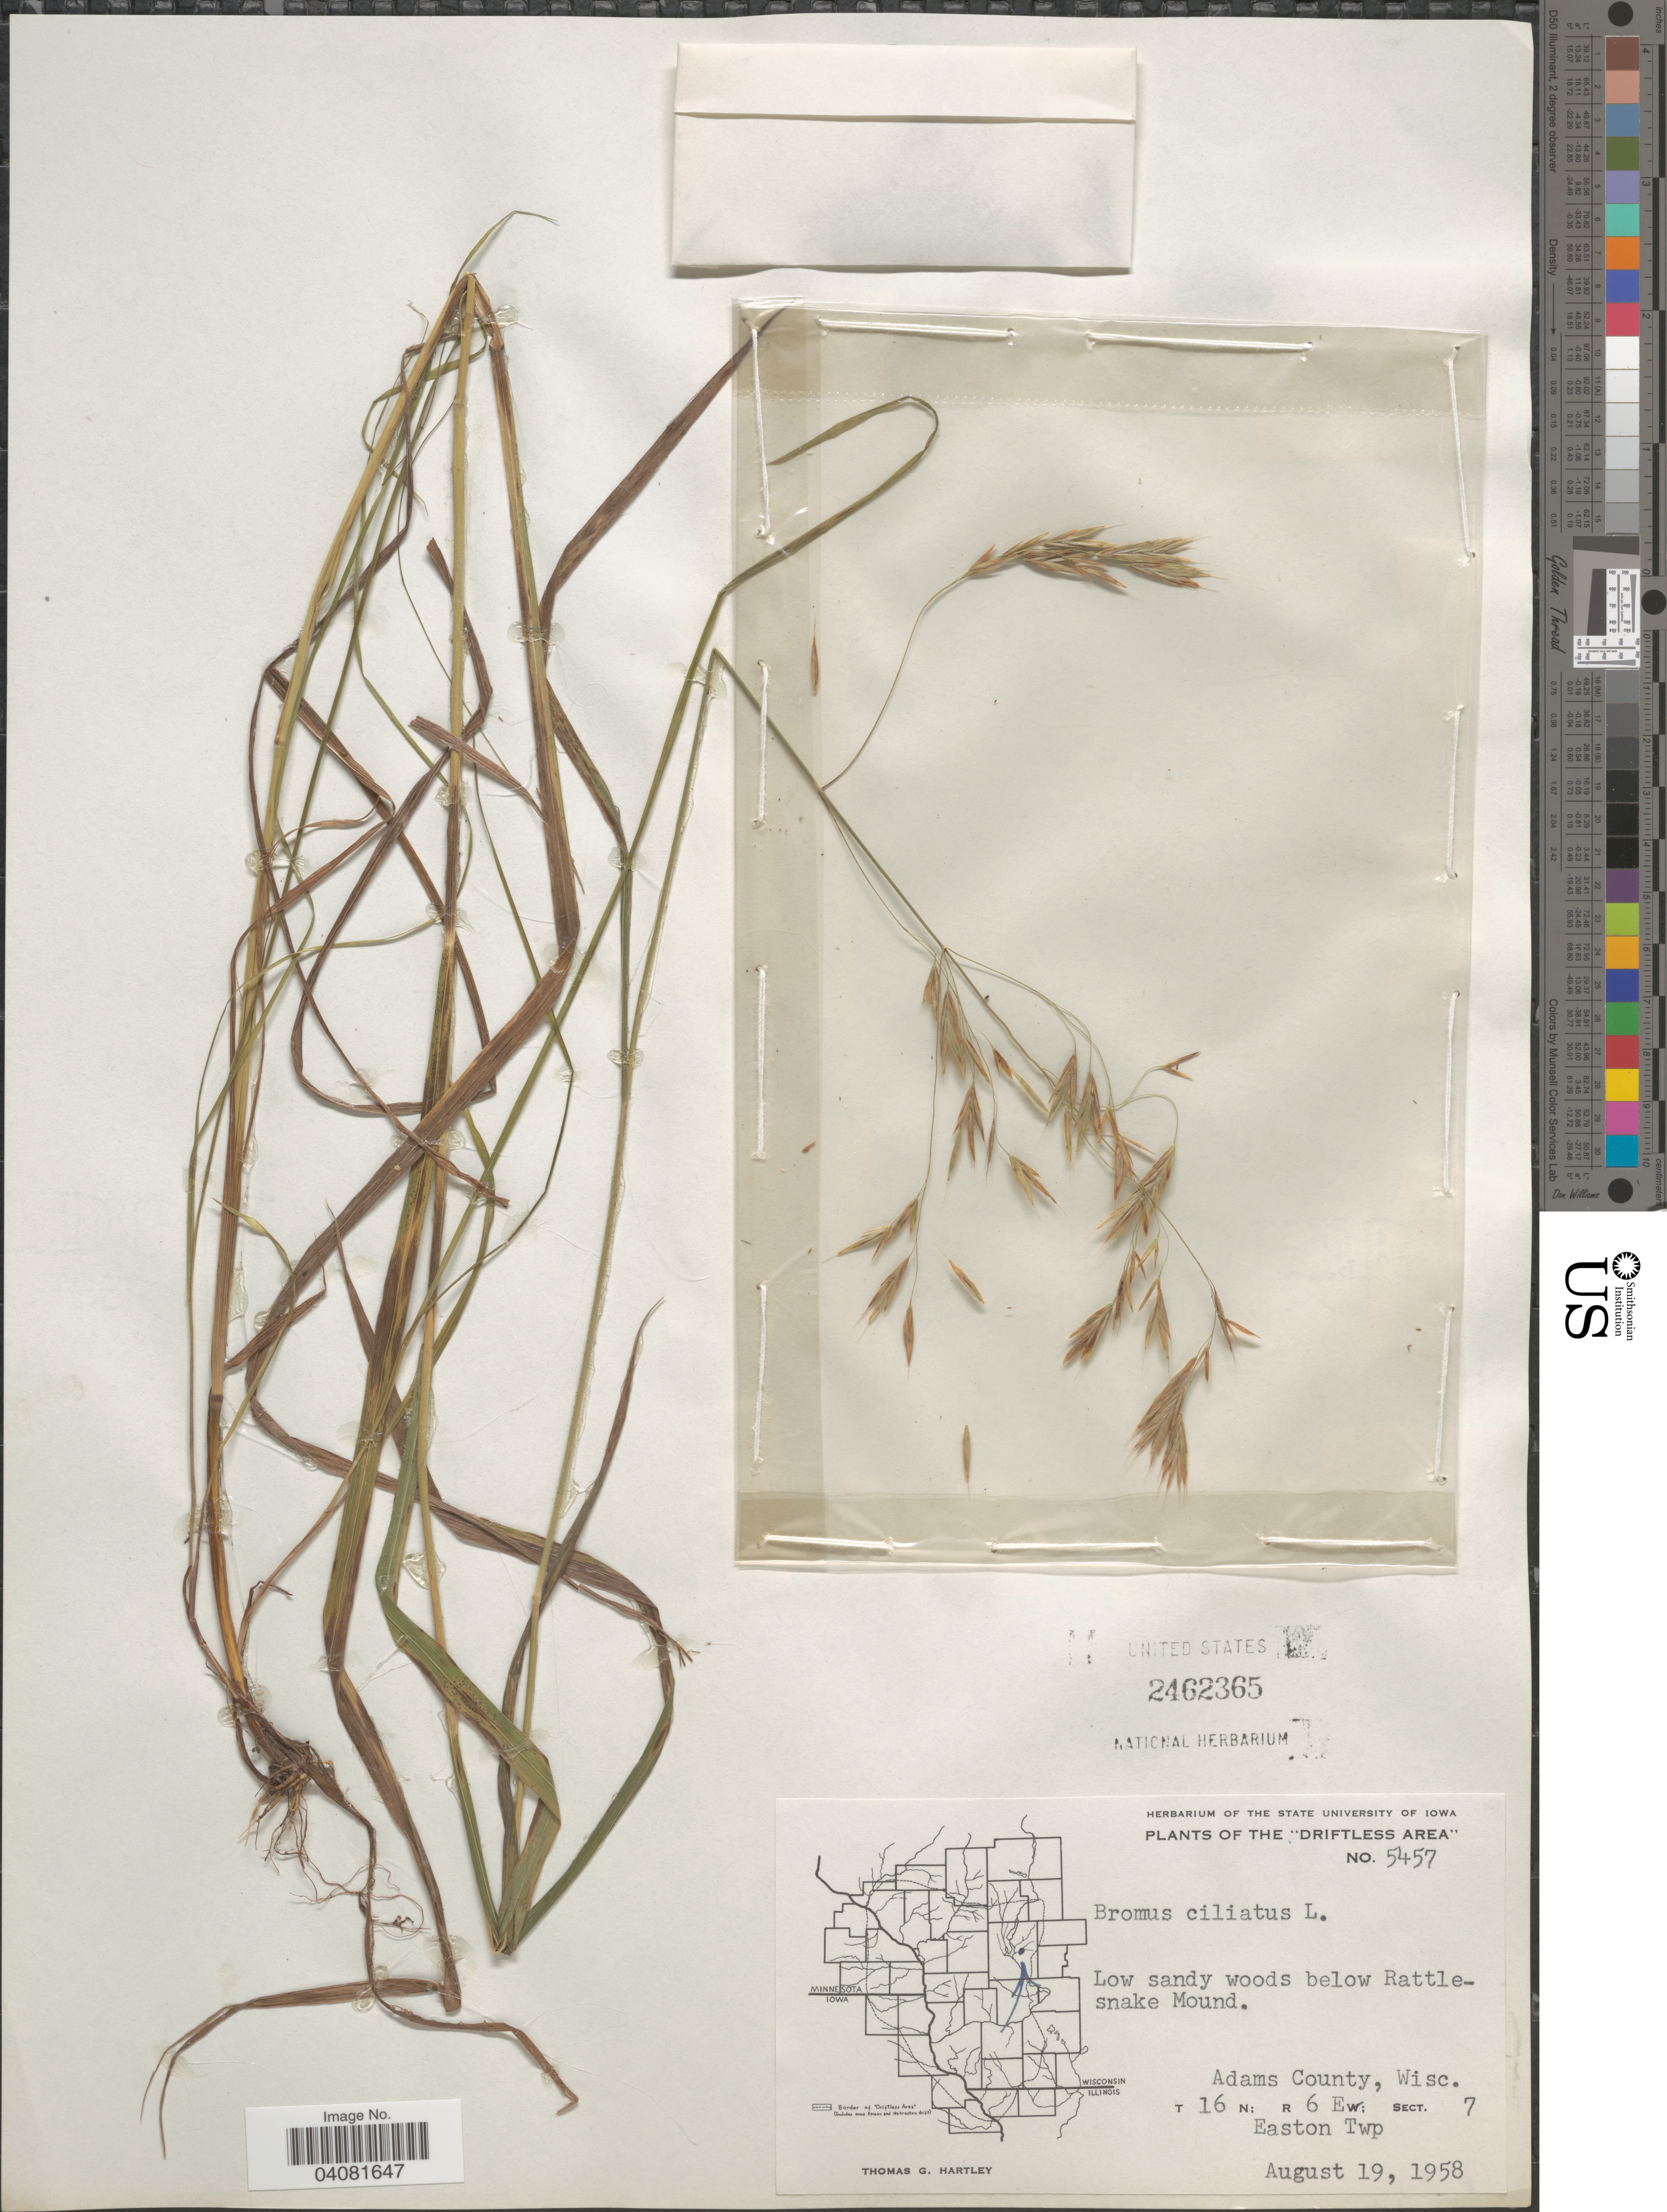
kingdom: Plantae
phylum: Tracheophyta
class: Liliopsida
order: Poales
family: Poaceae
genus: Bromus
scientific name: Bromus ciliatus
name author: L.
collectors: T. G. Hartley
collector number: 5457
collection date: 1958-08-19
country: United States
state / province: Wisconsin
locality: The "Driftless Area". Low sandy woods below Rattlesnake Mound. Adams County. t 16 N; R 6 E; Sect. 7. Easton Twp.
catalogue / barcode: US 2462365